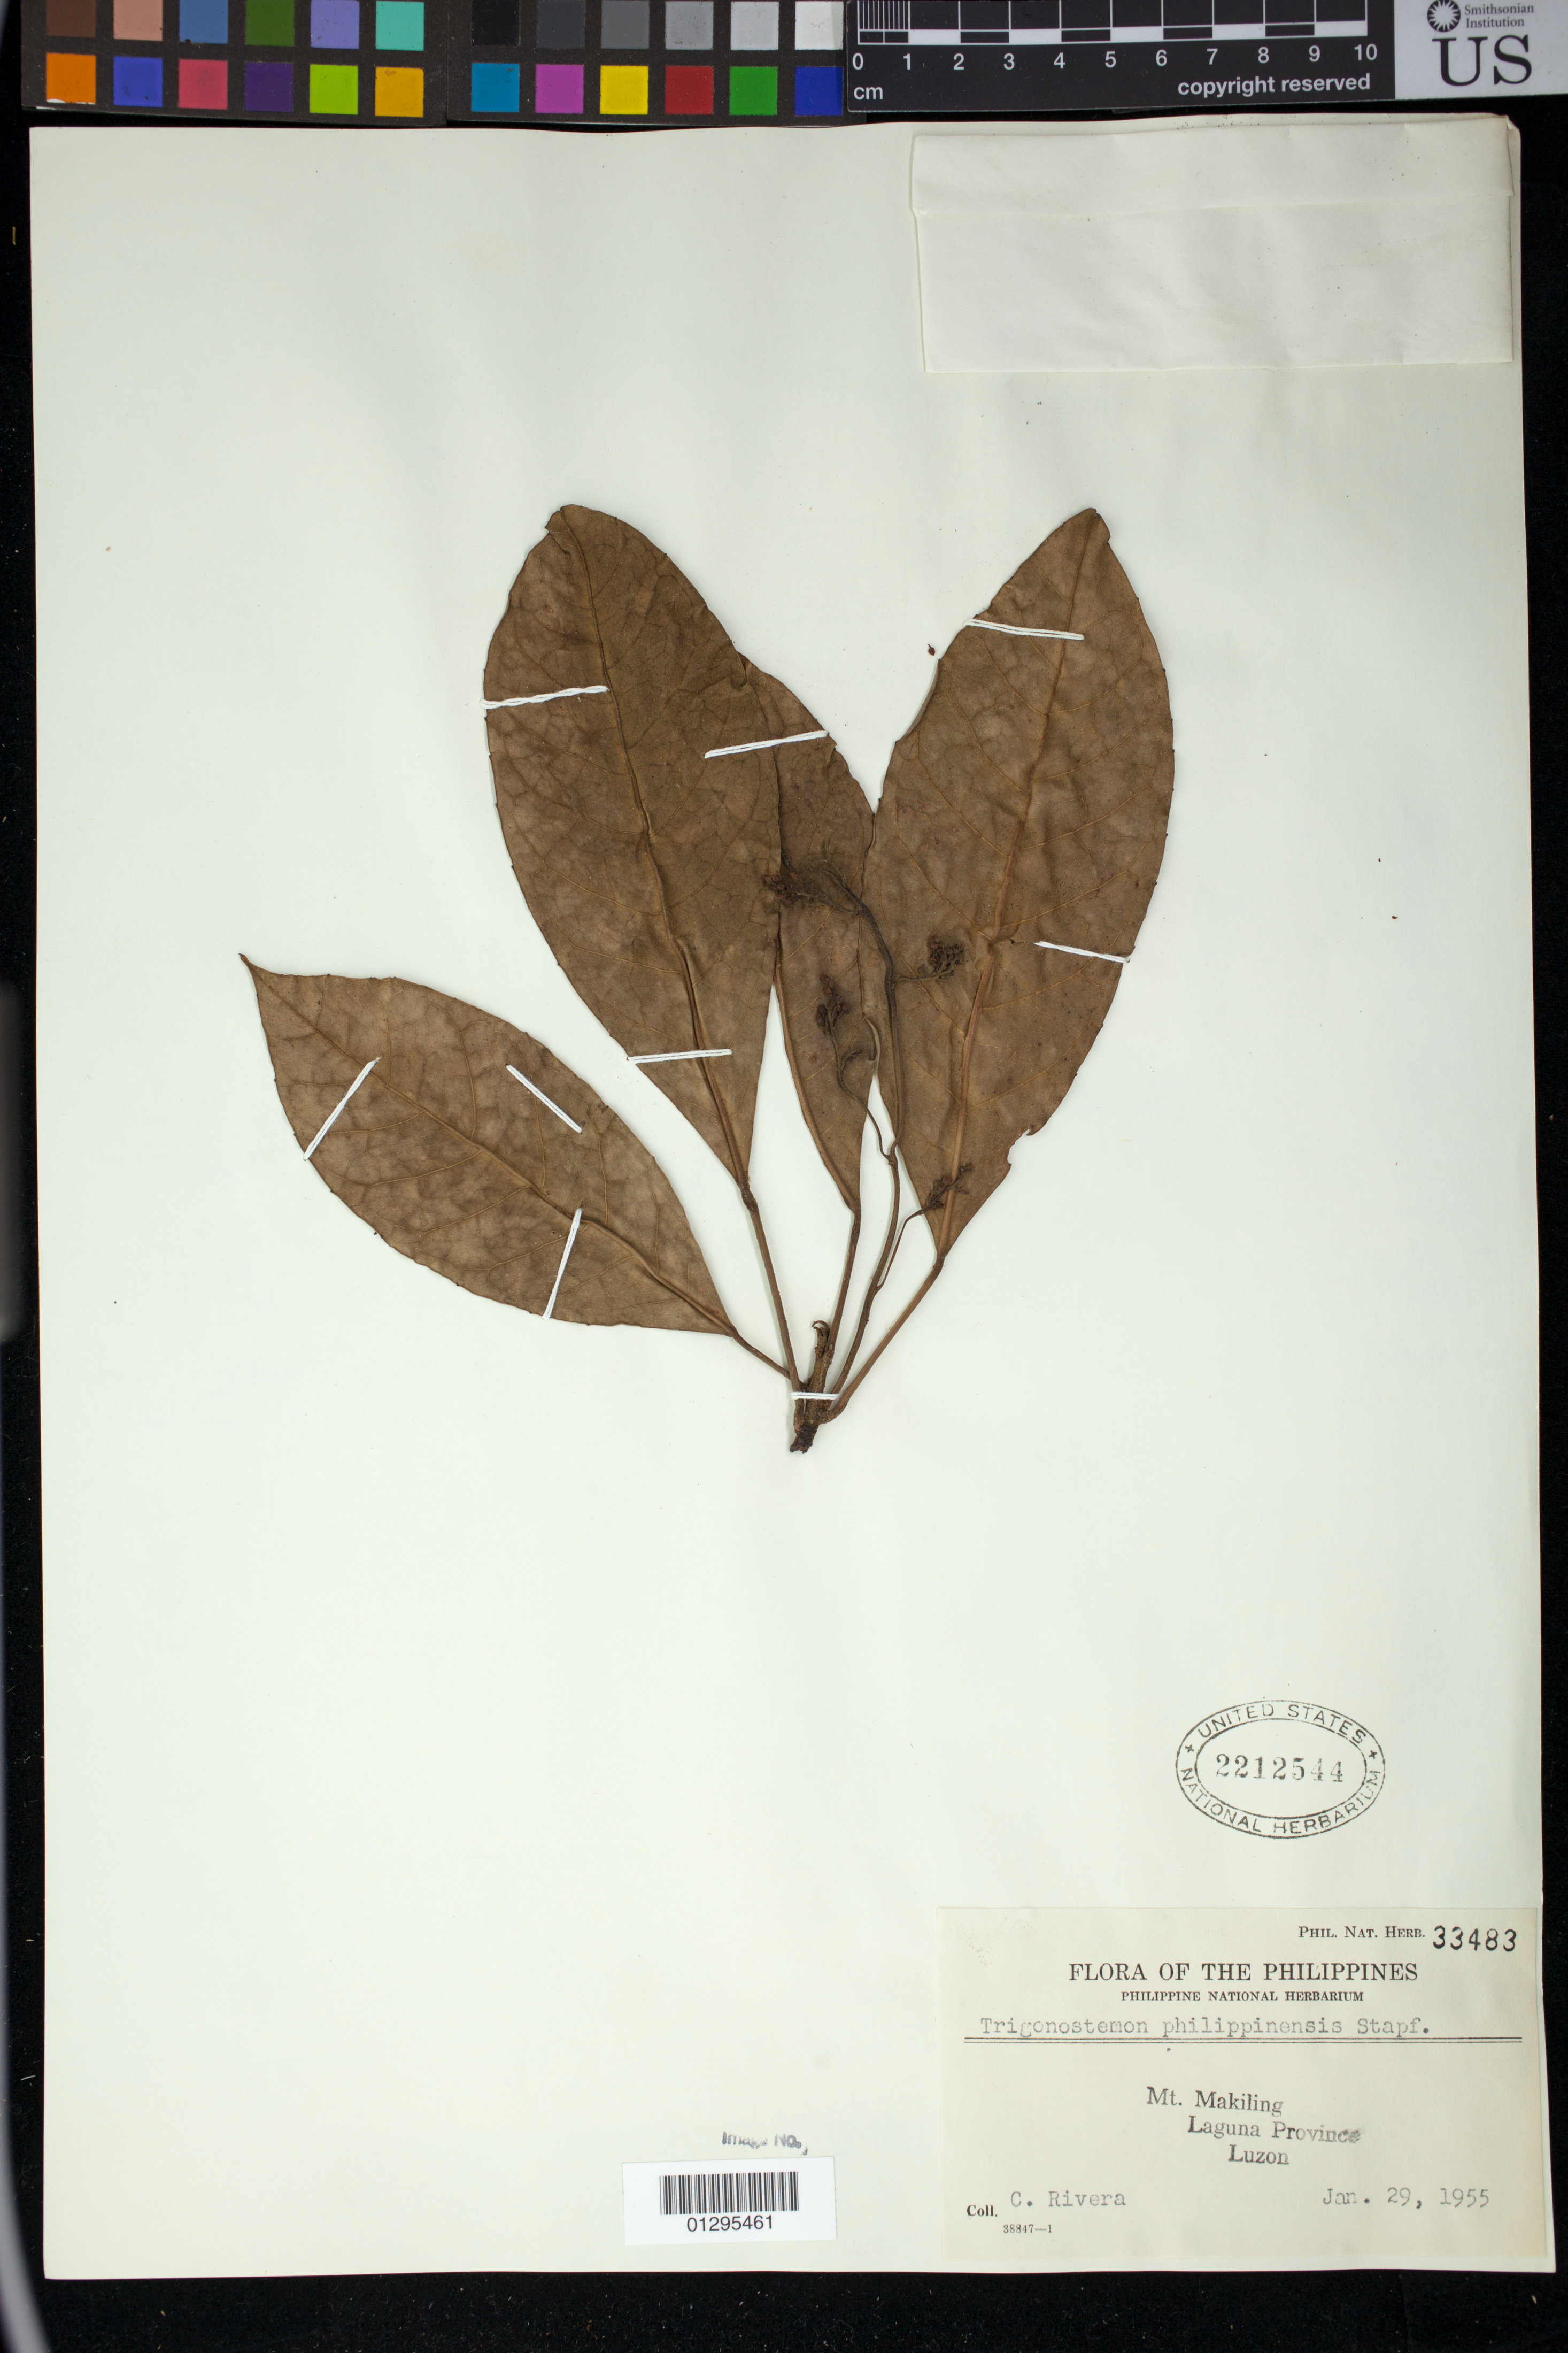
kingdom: Plantae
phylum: Tracheophyta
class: Magnoliopsida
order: Malpighiales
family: Euphorbiaceae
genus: Trigonostemon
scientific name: Trigonostemon philippinensis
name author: Stapf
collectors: C. Rivera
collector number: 33483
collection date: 1955-01-29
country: Philippines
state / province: Calabarzon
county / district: Laguna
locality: Laguna province on the island of Luzon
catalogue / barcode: US 2212544